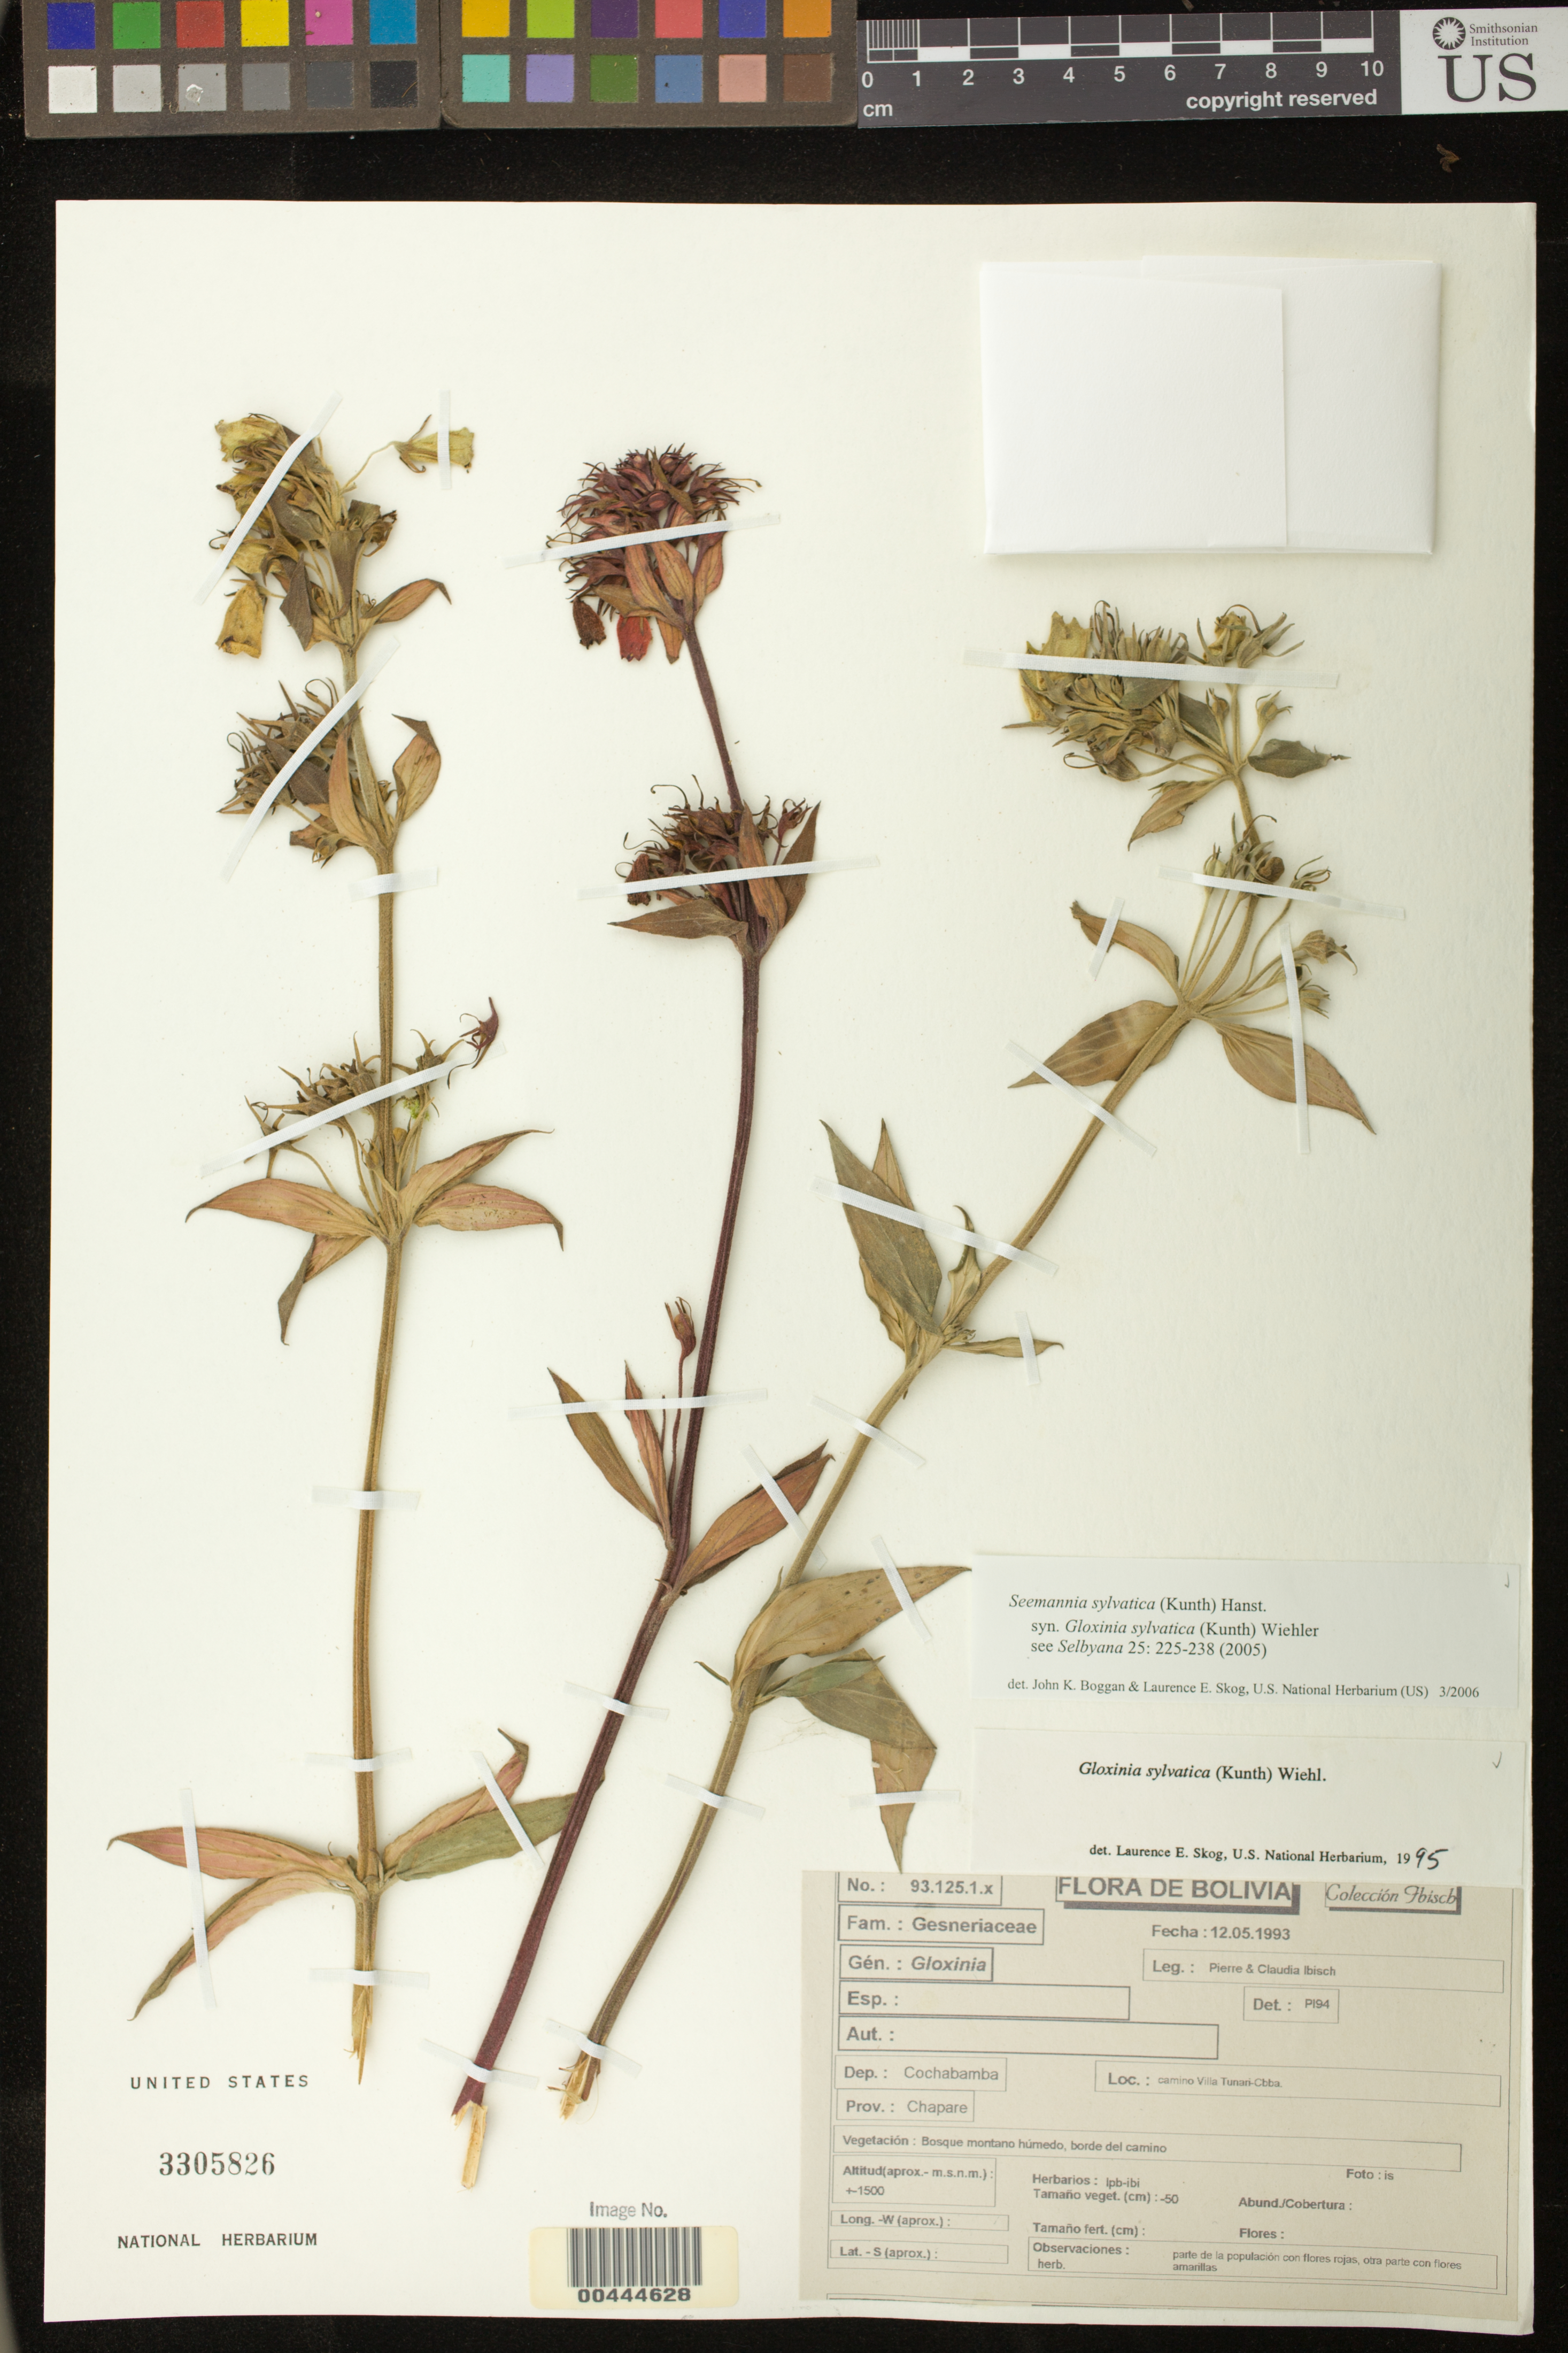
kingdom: Plantae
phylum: Tracheophyta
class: Magnoliopsida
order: Lamiales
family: Gesneriaceae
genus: Seemannia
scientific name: Seemannia sylvatica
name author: (Kunth) Hanst.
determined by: Boggan, J. K.; Skog, L. E.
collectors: P. Ibisch & C. Ibisch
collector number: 93125 .1x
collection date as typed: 12 May 1993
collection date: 1993-05-12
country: Bolivia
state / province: Cochabamba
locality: Prov. Chapare, camino Villa Tunari-Obba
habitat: Bosque montano húmedo, borde del camino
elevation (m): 1500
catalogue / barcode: US 3305826